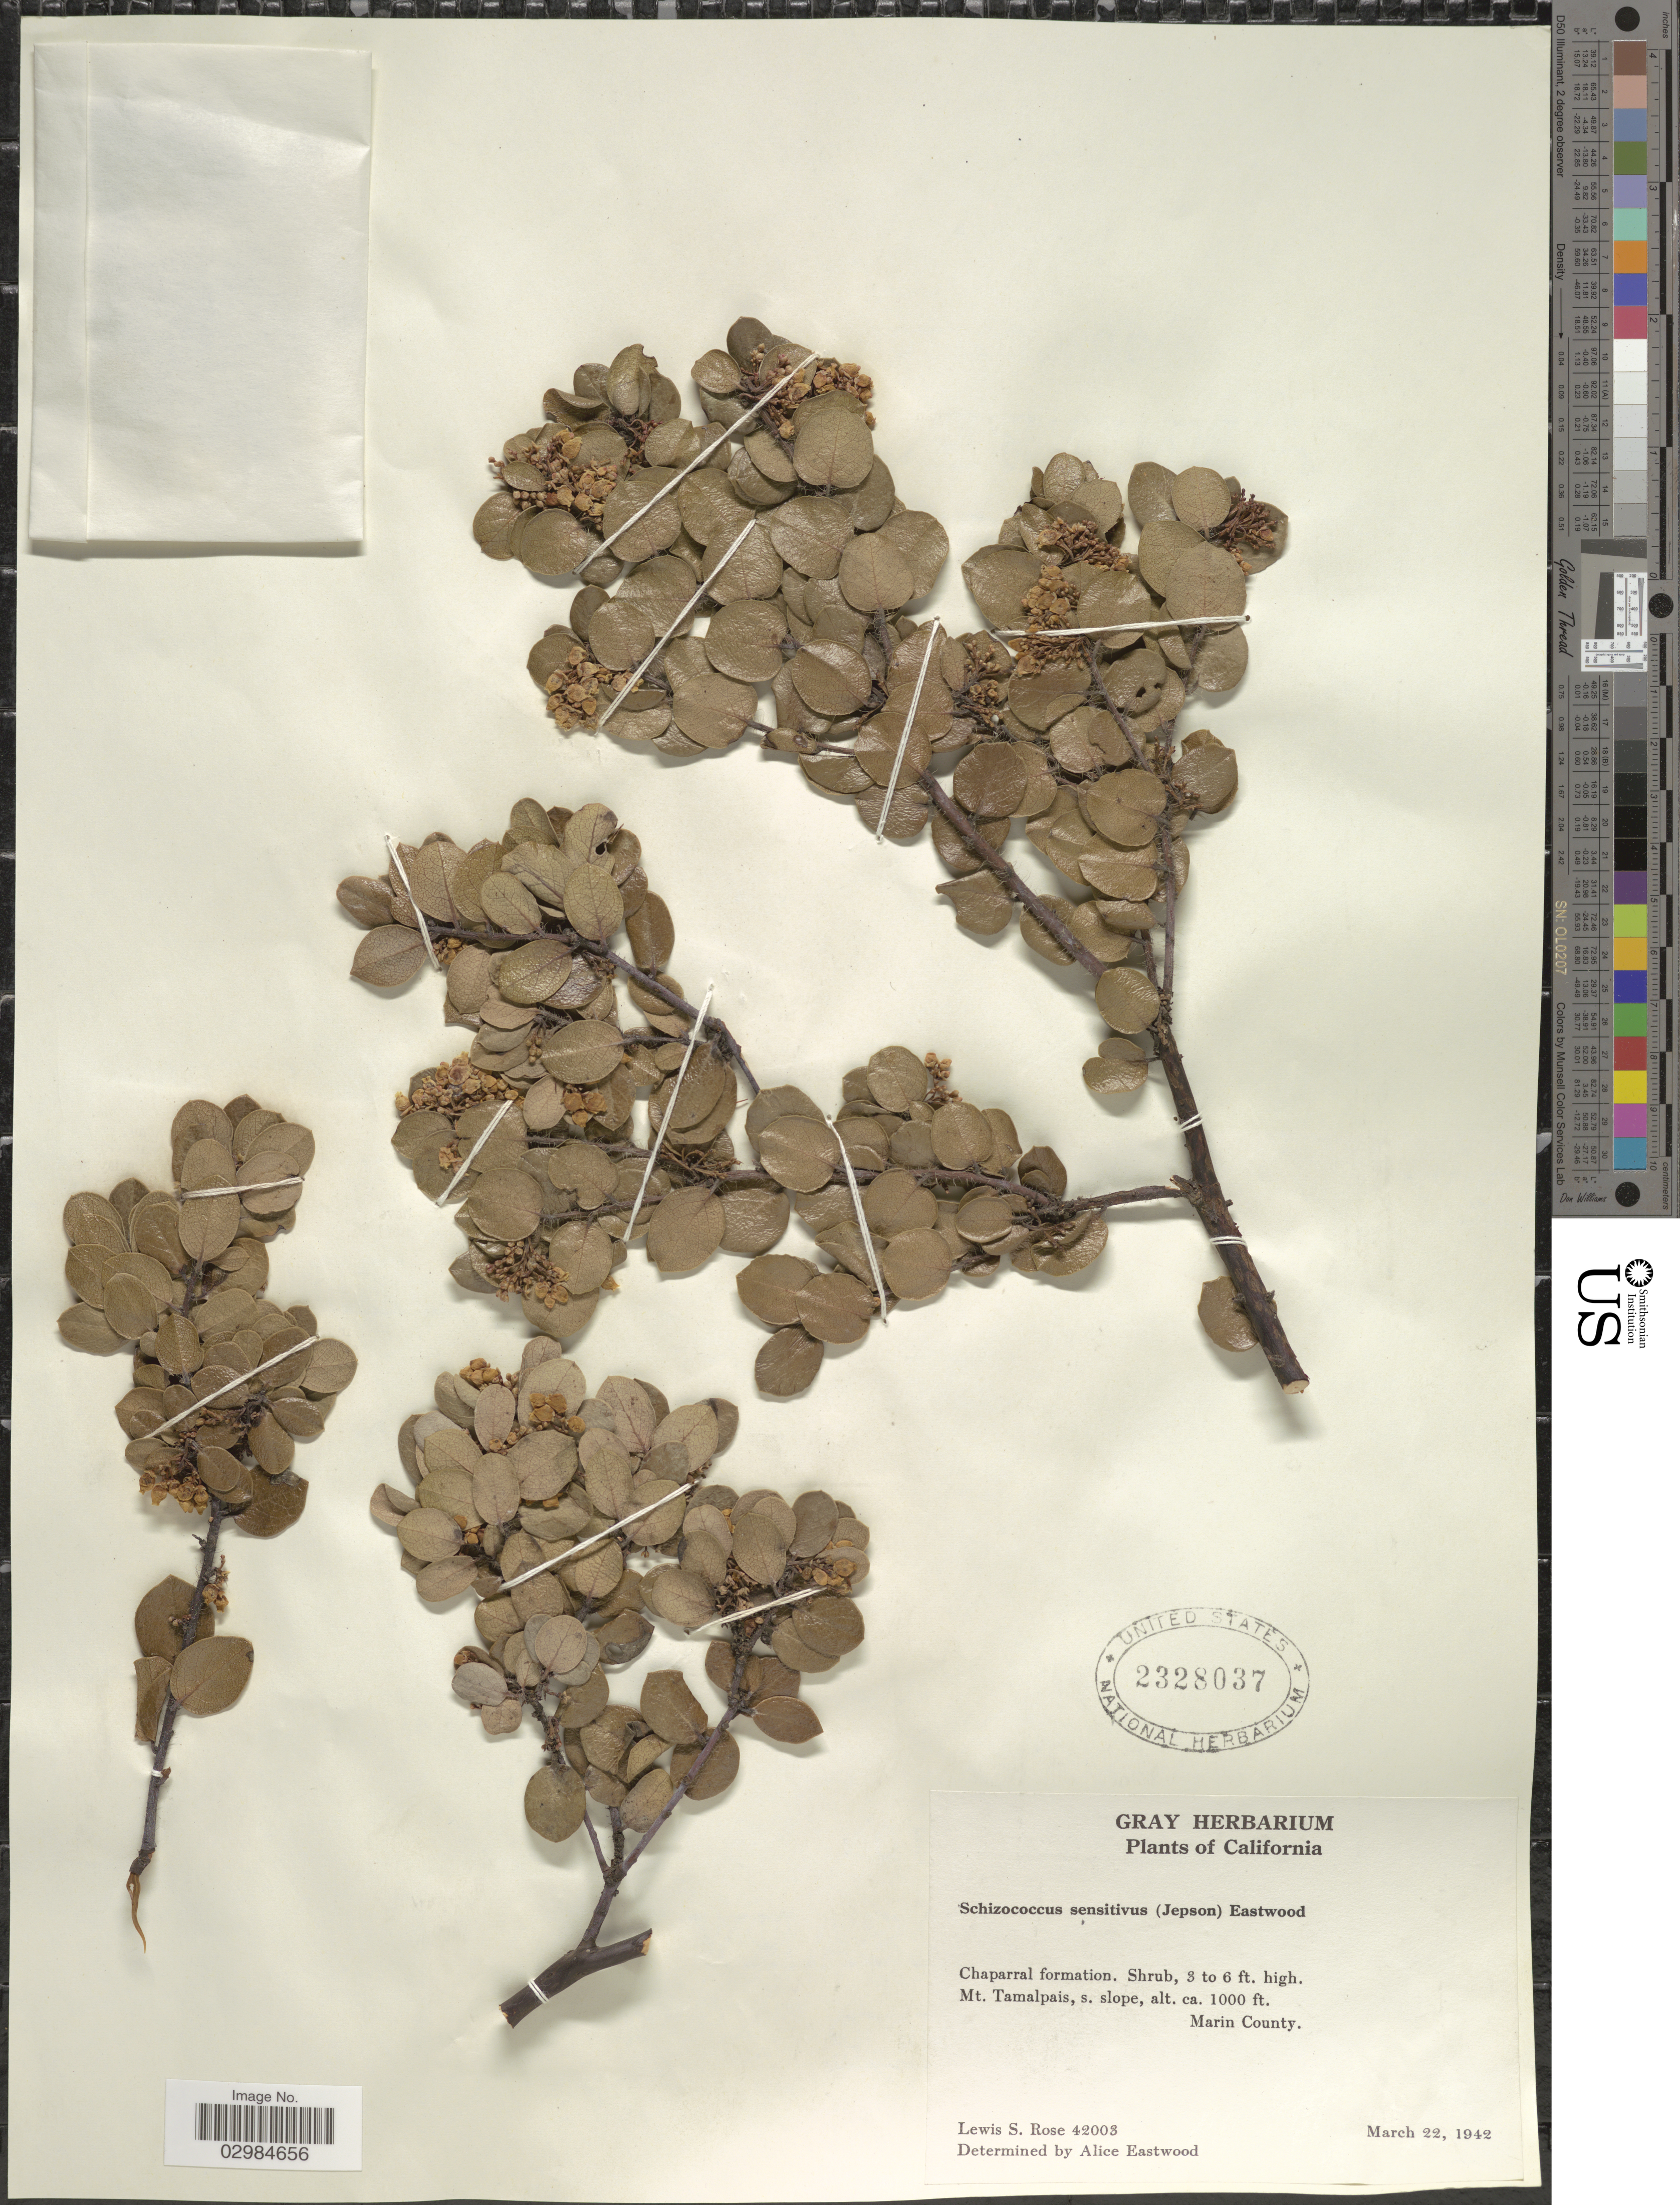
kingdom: Plantae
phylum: Tracheophyta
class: Magnoliopsida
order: Ericales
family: Ericaceae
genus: Arctostaphylos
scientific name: Arctostaphylos sensitiva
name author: Jeps.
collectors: L. S. Rose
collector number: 42003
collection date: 1942-03-22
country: United States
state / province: California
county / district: Marin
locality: Mt. Tamalpais, s. slope. Marin County.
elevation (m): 305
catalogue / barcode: US 2328037